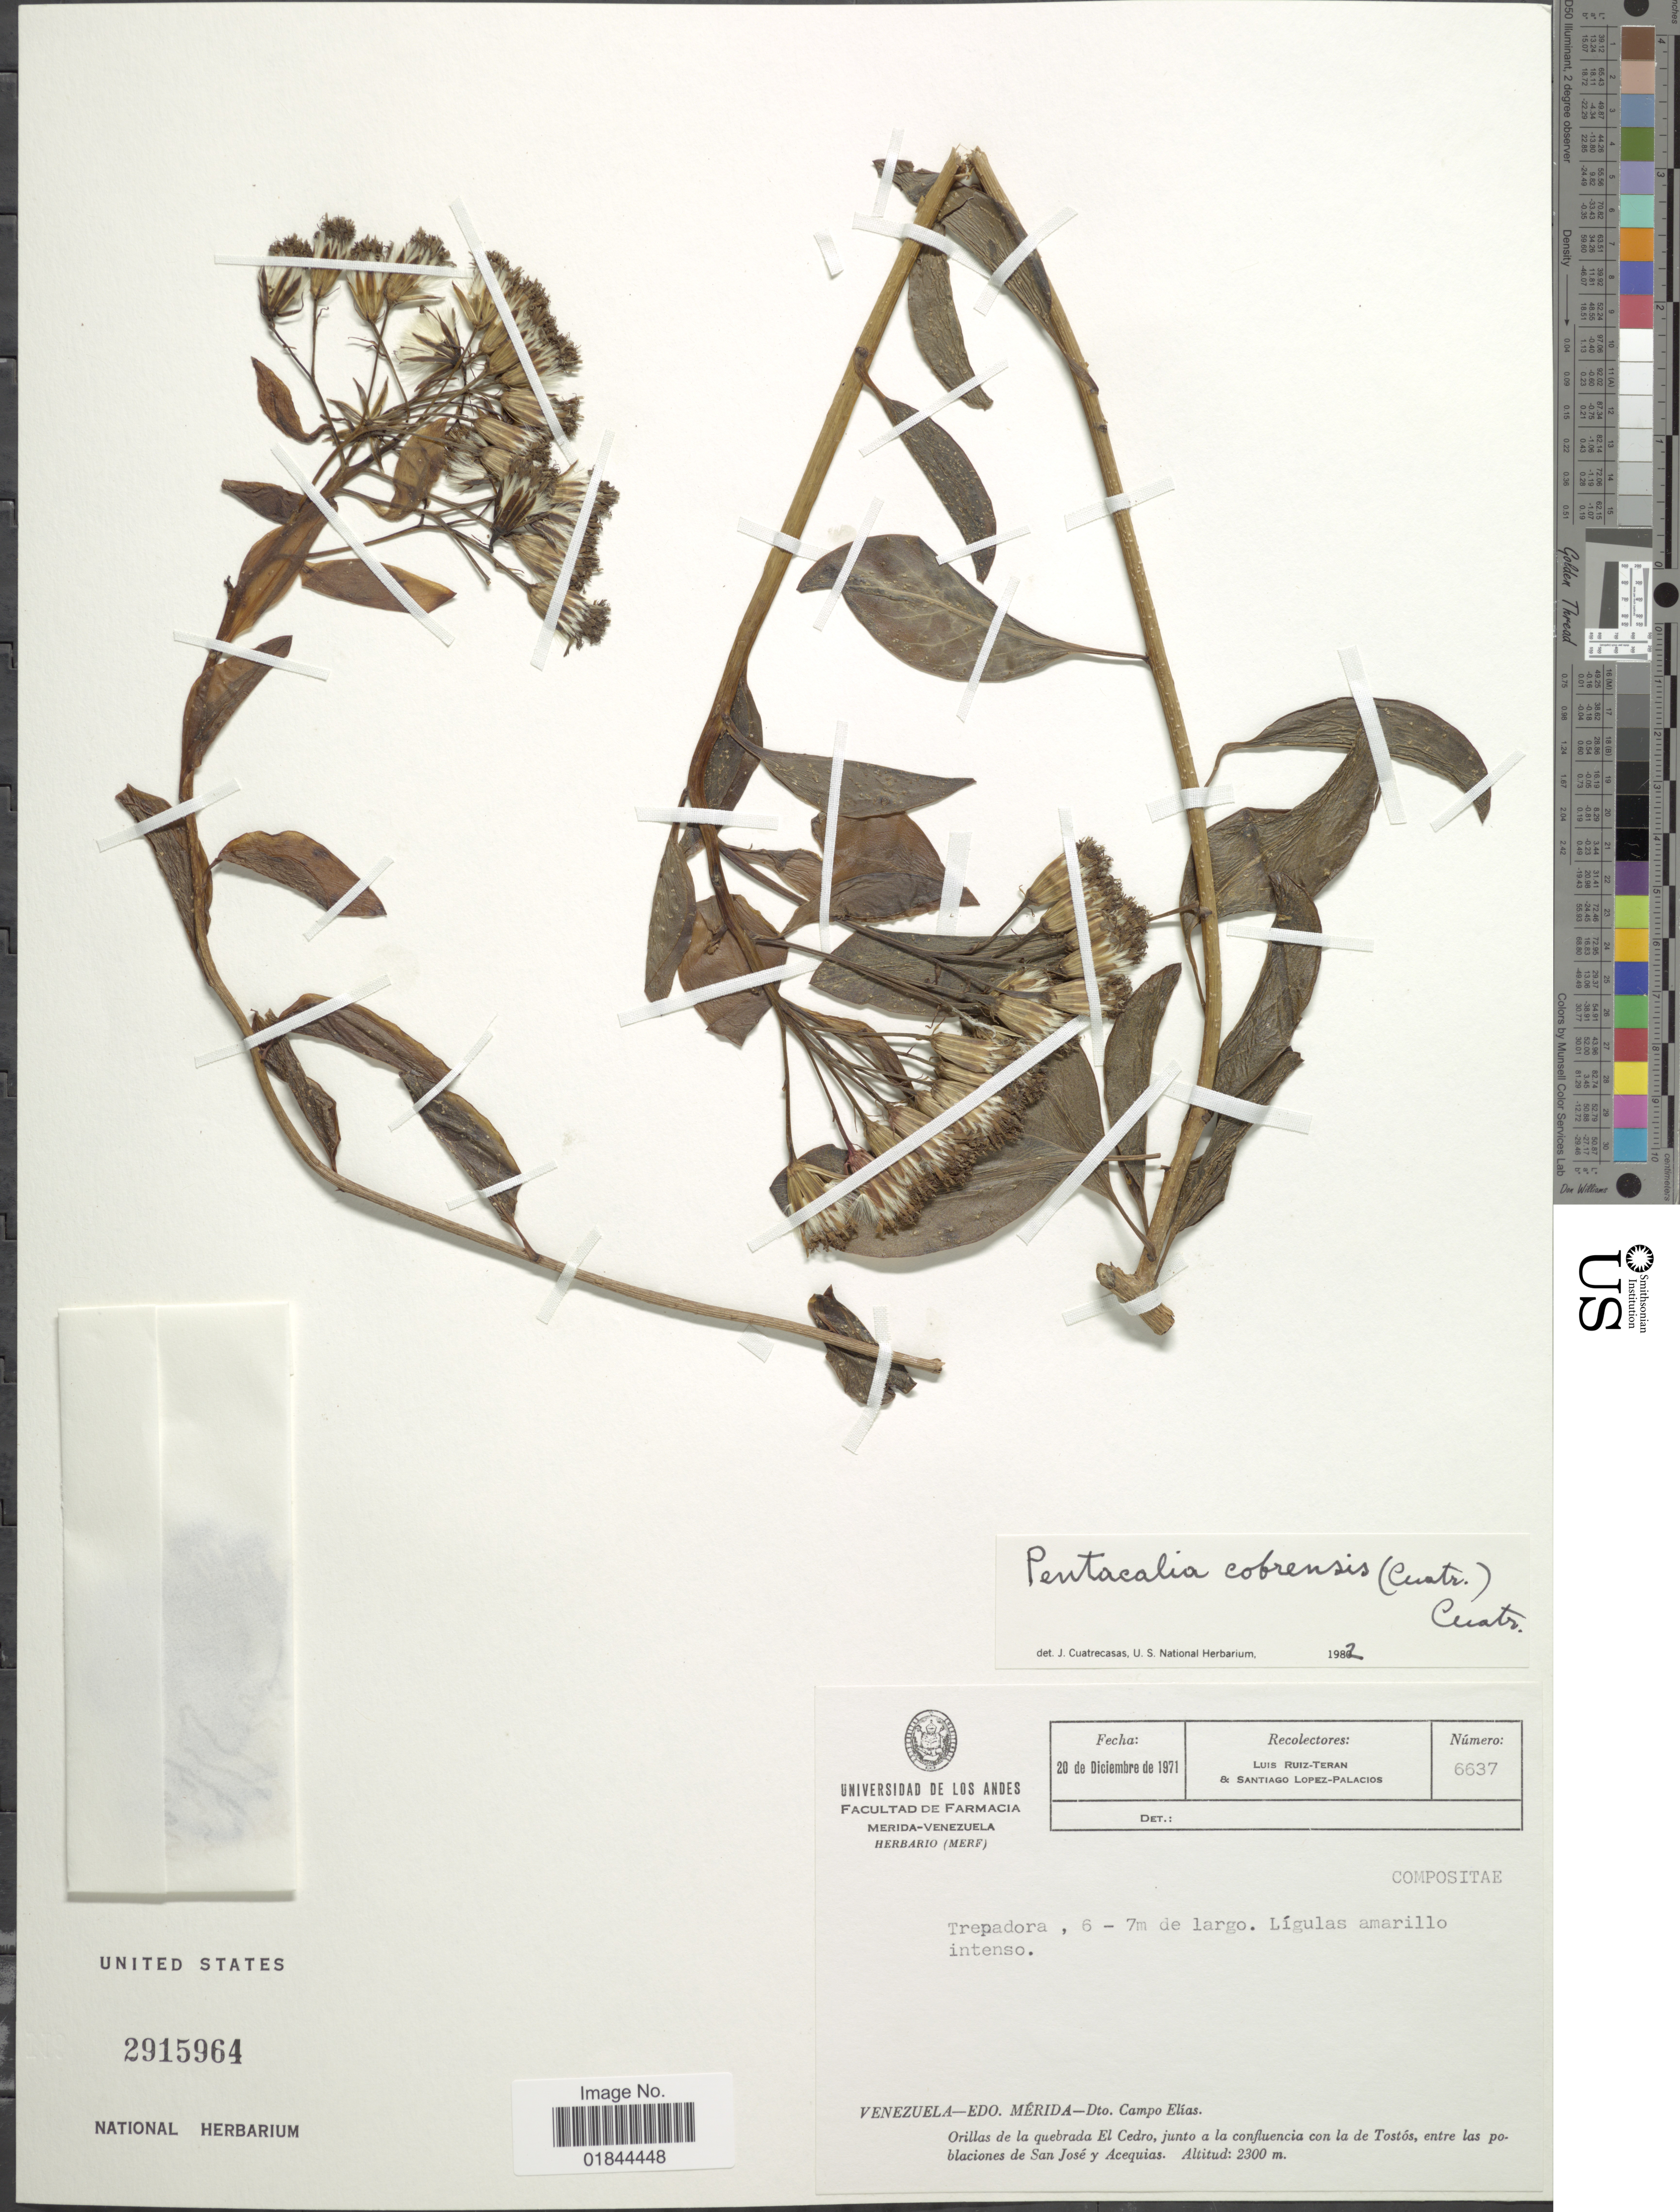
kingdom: Plantae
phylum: Tracheophyta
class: Magnoliopsida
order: Asterales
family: Asteraceae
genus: Pentacalia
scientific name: Pentacalia cobrensis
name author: (Cabrera) Cuatrec.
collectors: L. Teran & S. López-Palacios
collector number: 6637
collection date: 1971-12-20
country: Venezuela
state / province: Mérida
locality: Dto Campo Elías, Orillas de la quebrada El Cedro, junto a la confluencia con la de Tostós, entre las poblaciones de San José y Acequias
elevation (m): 2300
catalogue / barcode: US 2915964